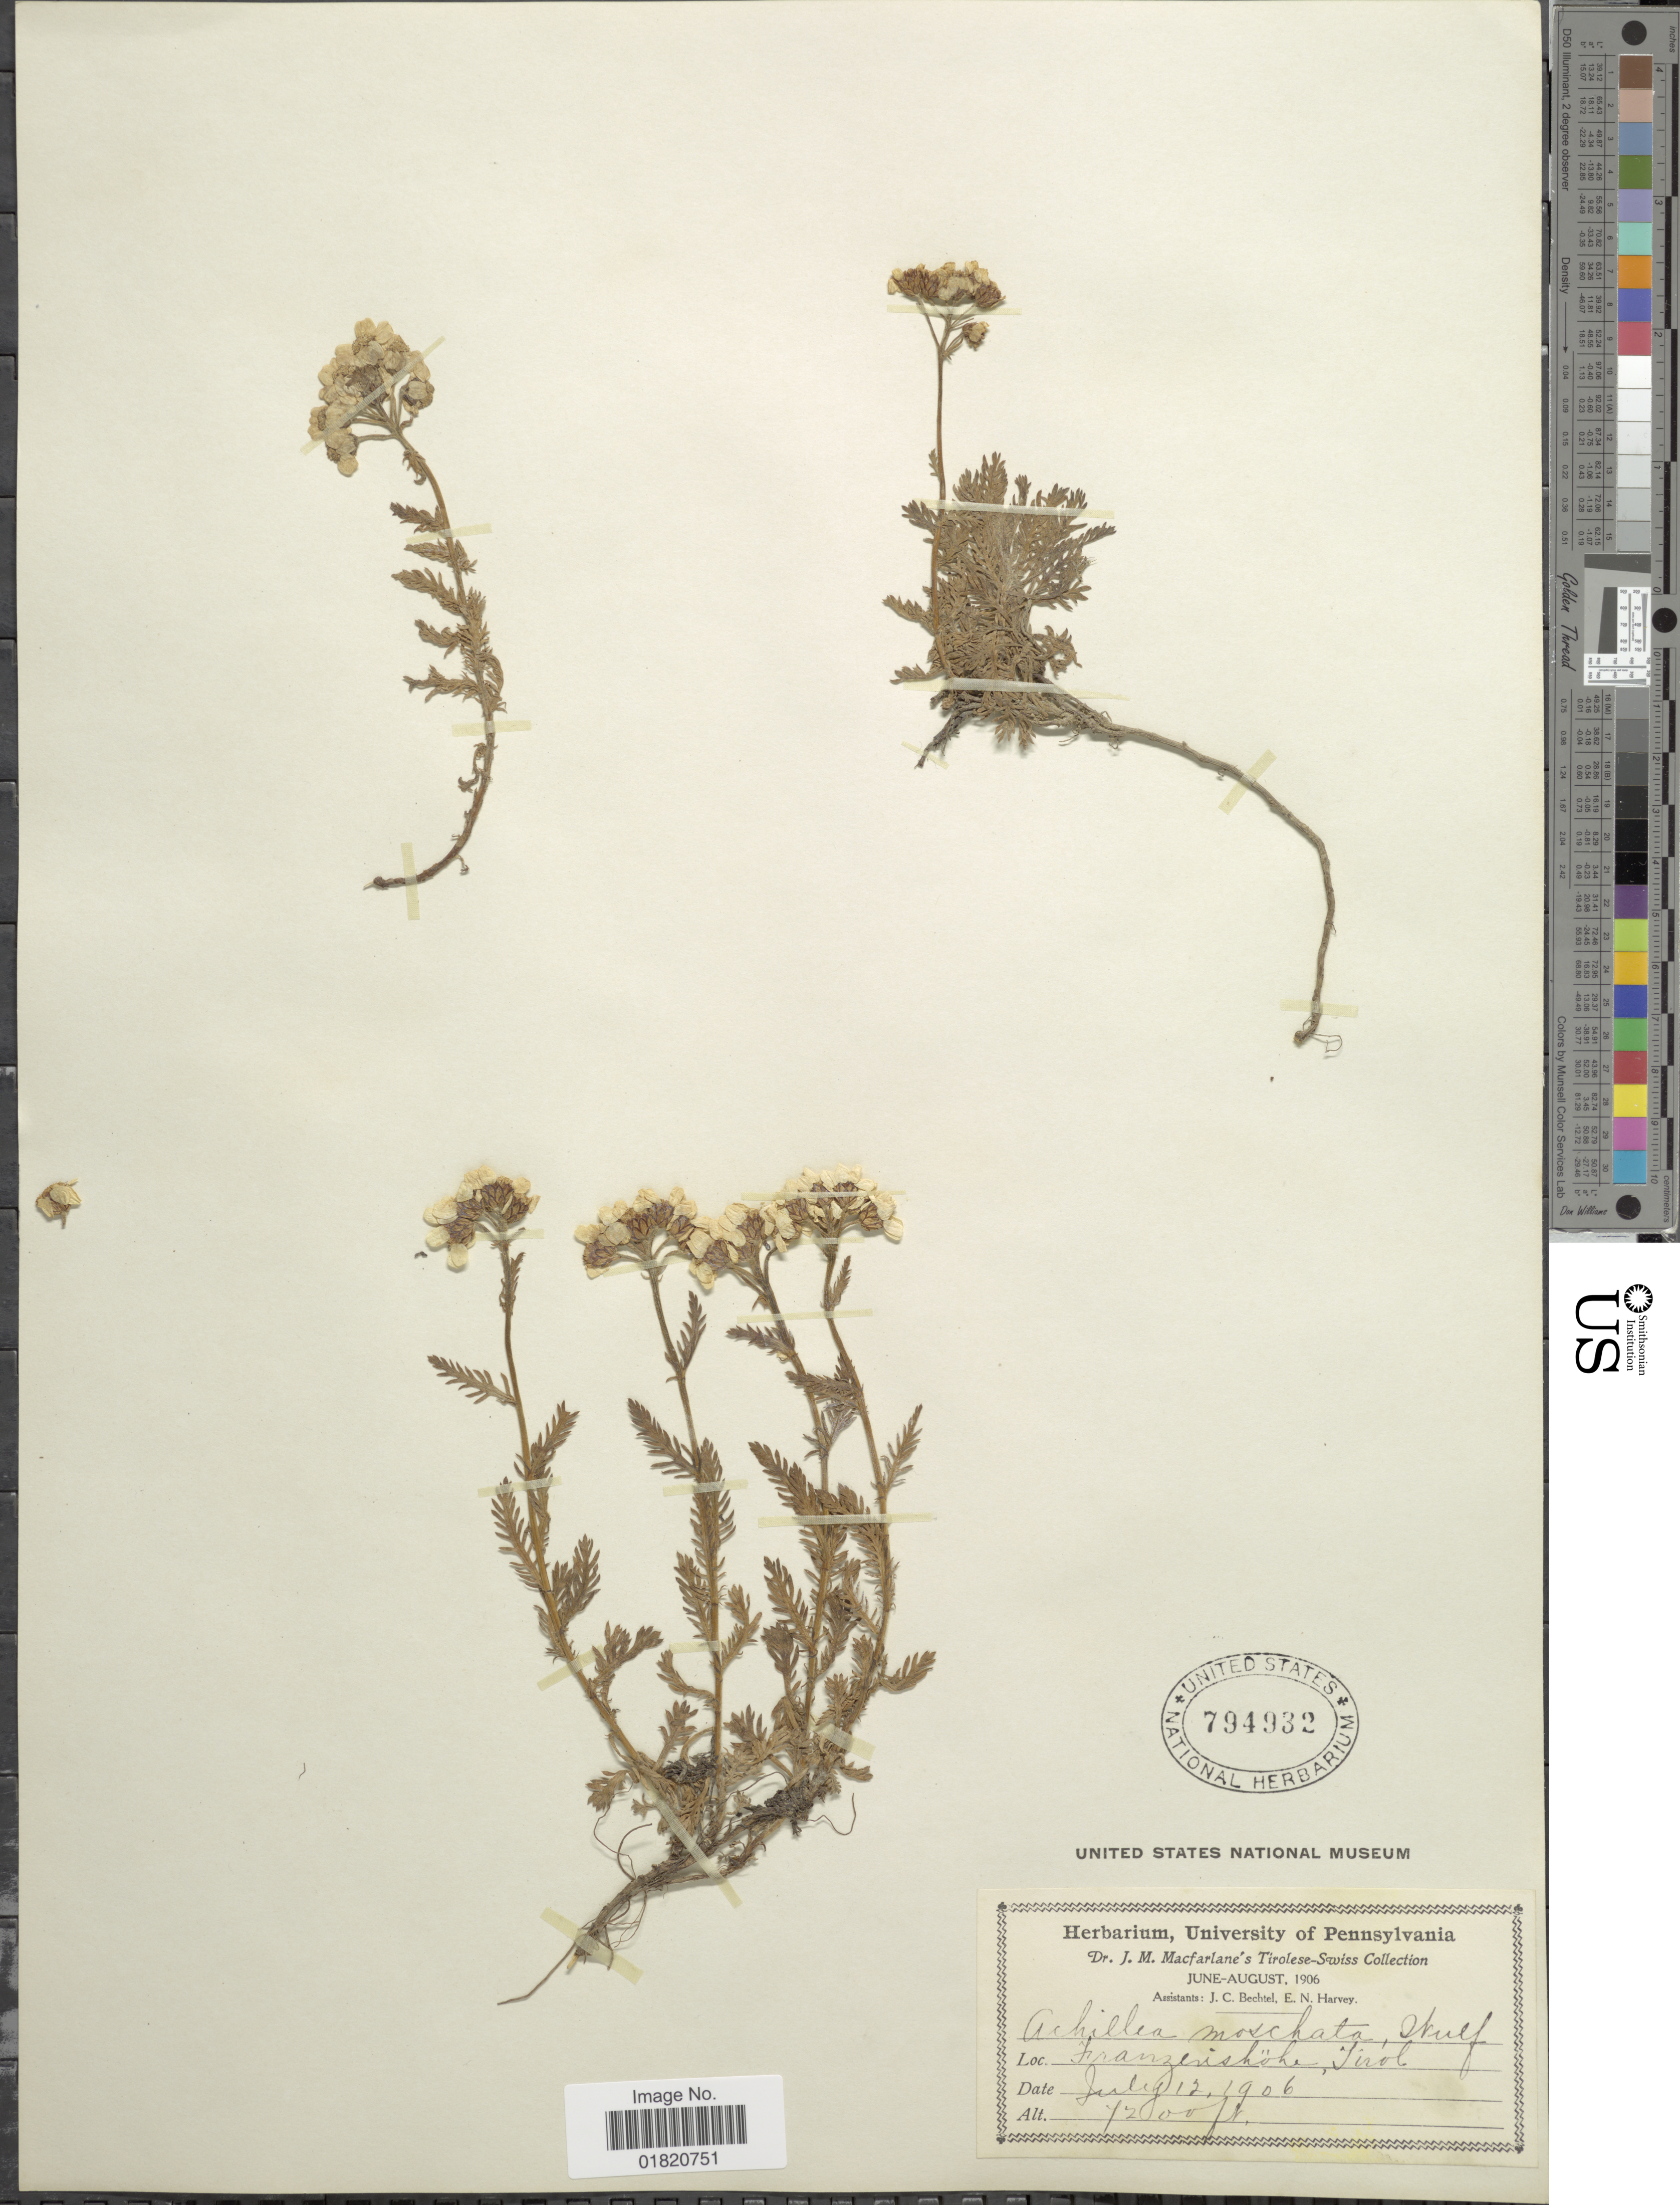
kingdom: Plantae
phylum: Tracheophyta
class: Magnoliopsida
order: Asterales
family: Asteraceae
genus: Achillea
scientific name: Achillea moschata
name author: Wulfen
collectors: J. Macfarlane, J. Bechtel & E. Harvey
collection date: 1906-06/1906-08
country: Austria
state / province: Tirol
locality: Franzenshöhe [interpreted]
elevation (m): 2195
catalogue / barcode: US 794932